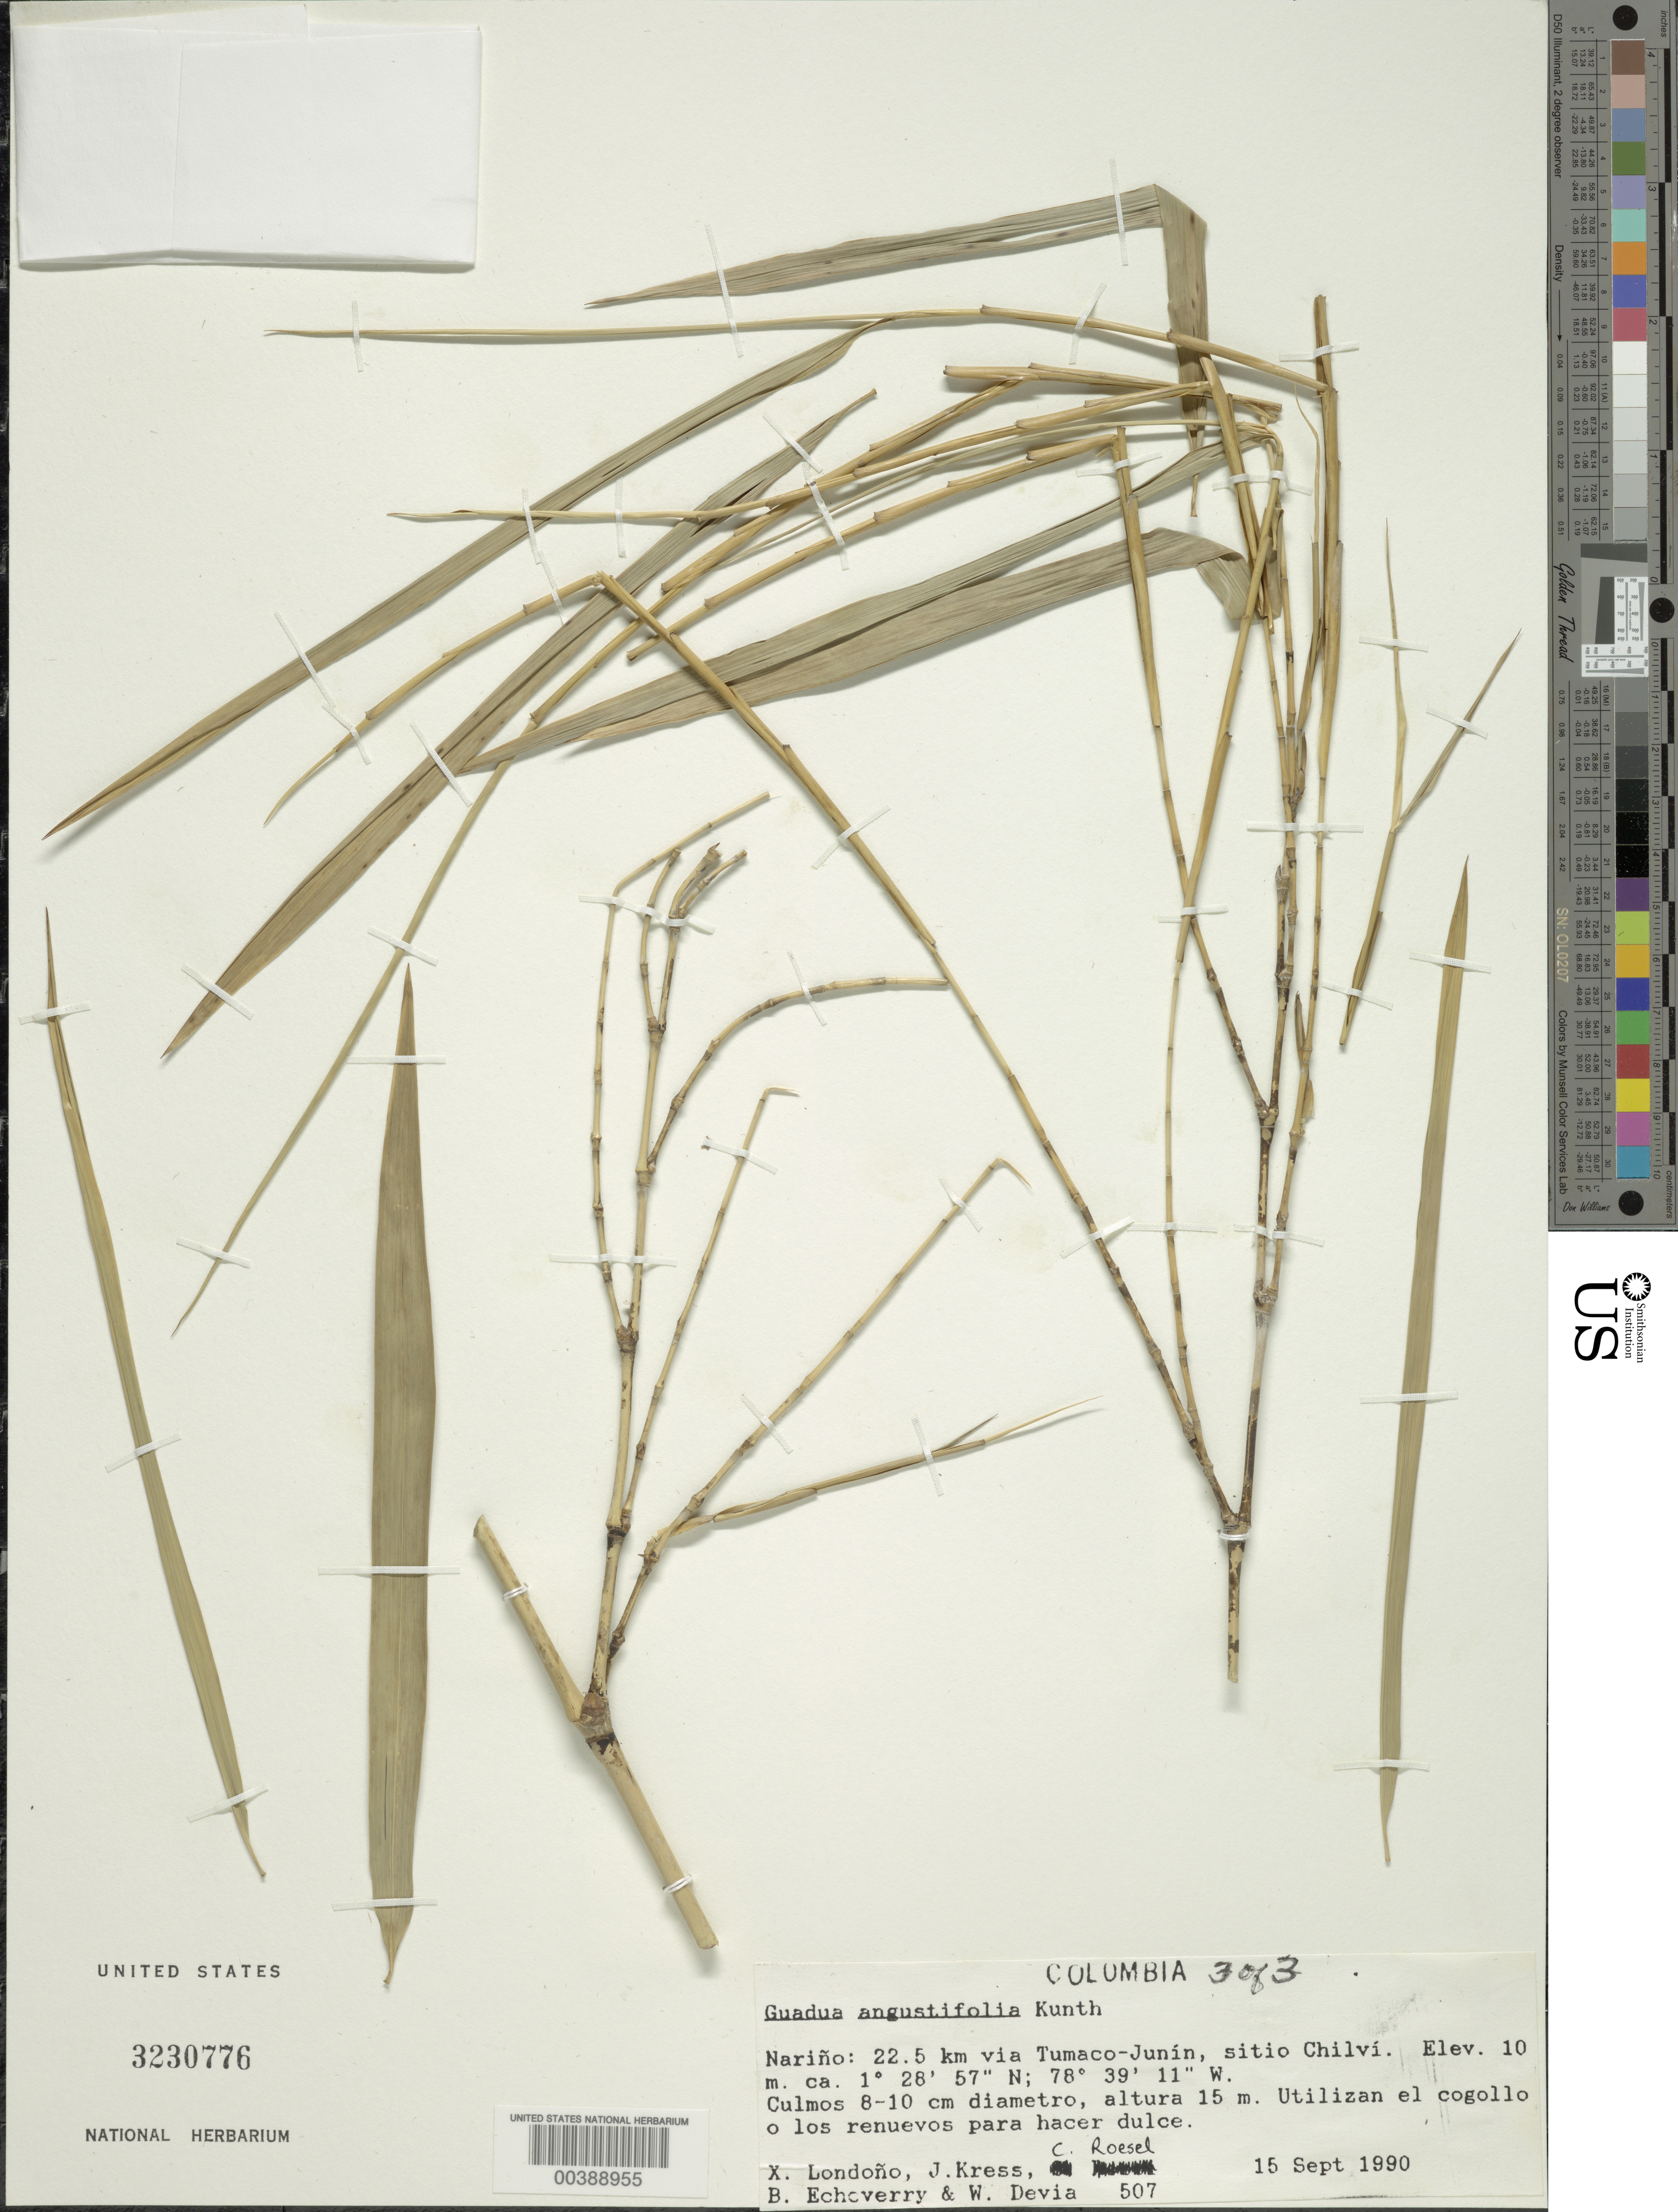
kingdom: Plantae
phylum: Tracheophyta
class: Liliopsida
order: Poales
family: Poaceae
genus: Guadua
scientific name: Guadua angustifolia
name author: Kunth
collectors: X. Londoño, W. J. Kress, C. S. Roesel, B. Echeverry & W. Devia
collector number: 507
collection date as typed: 15 Sep 1990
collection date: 1990-09-15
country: Colombia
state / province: Nariño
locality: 22.5 km via Tumaco-Junin, Sitio Chilvi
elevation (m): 10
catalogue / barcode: US 3230776